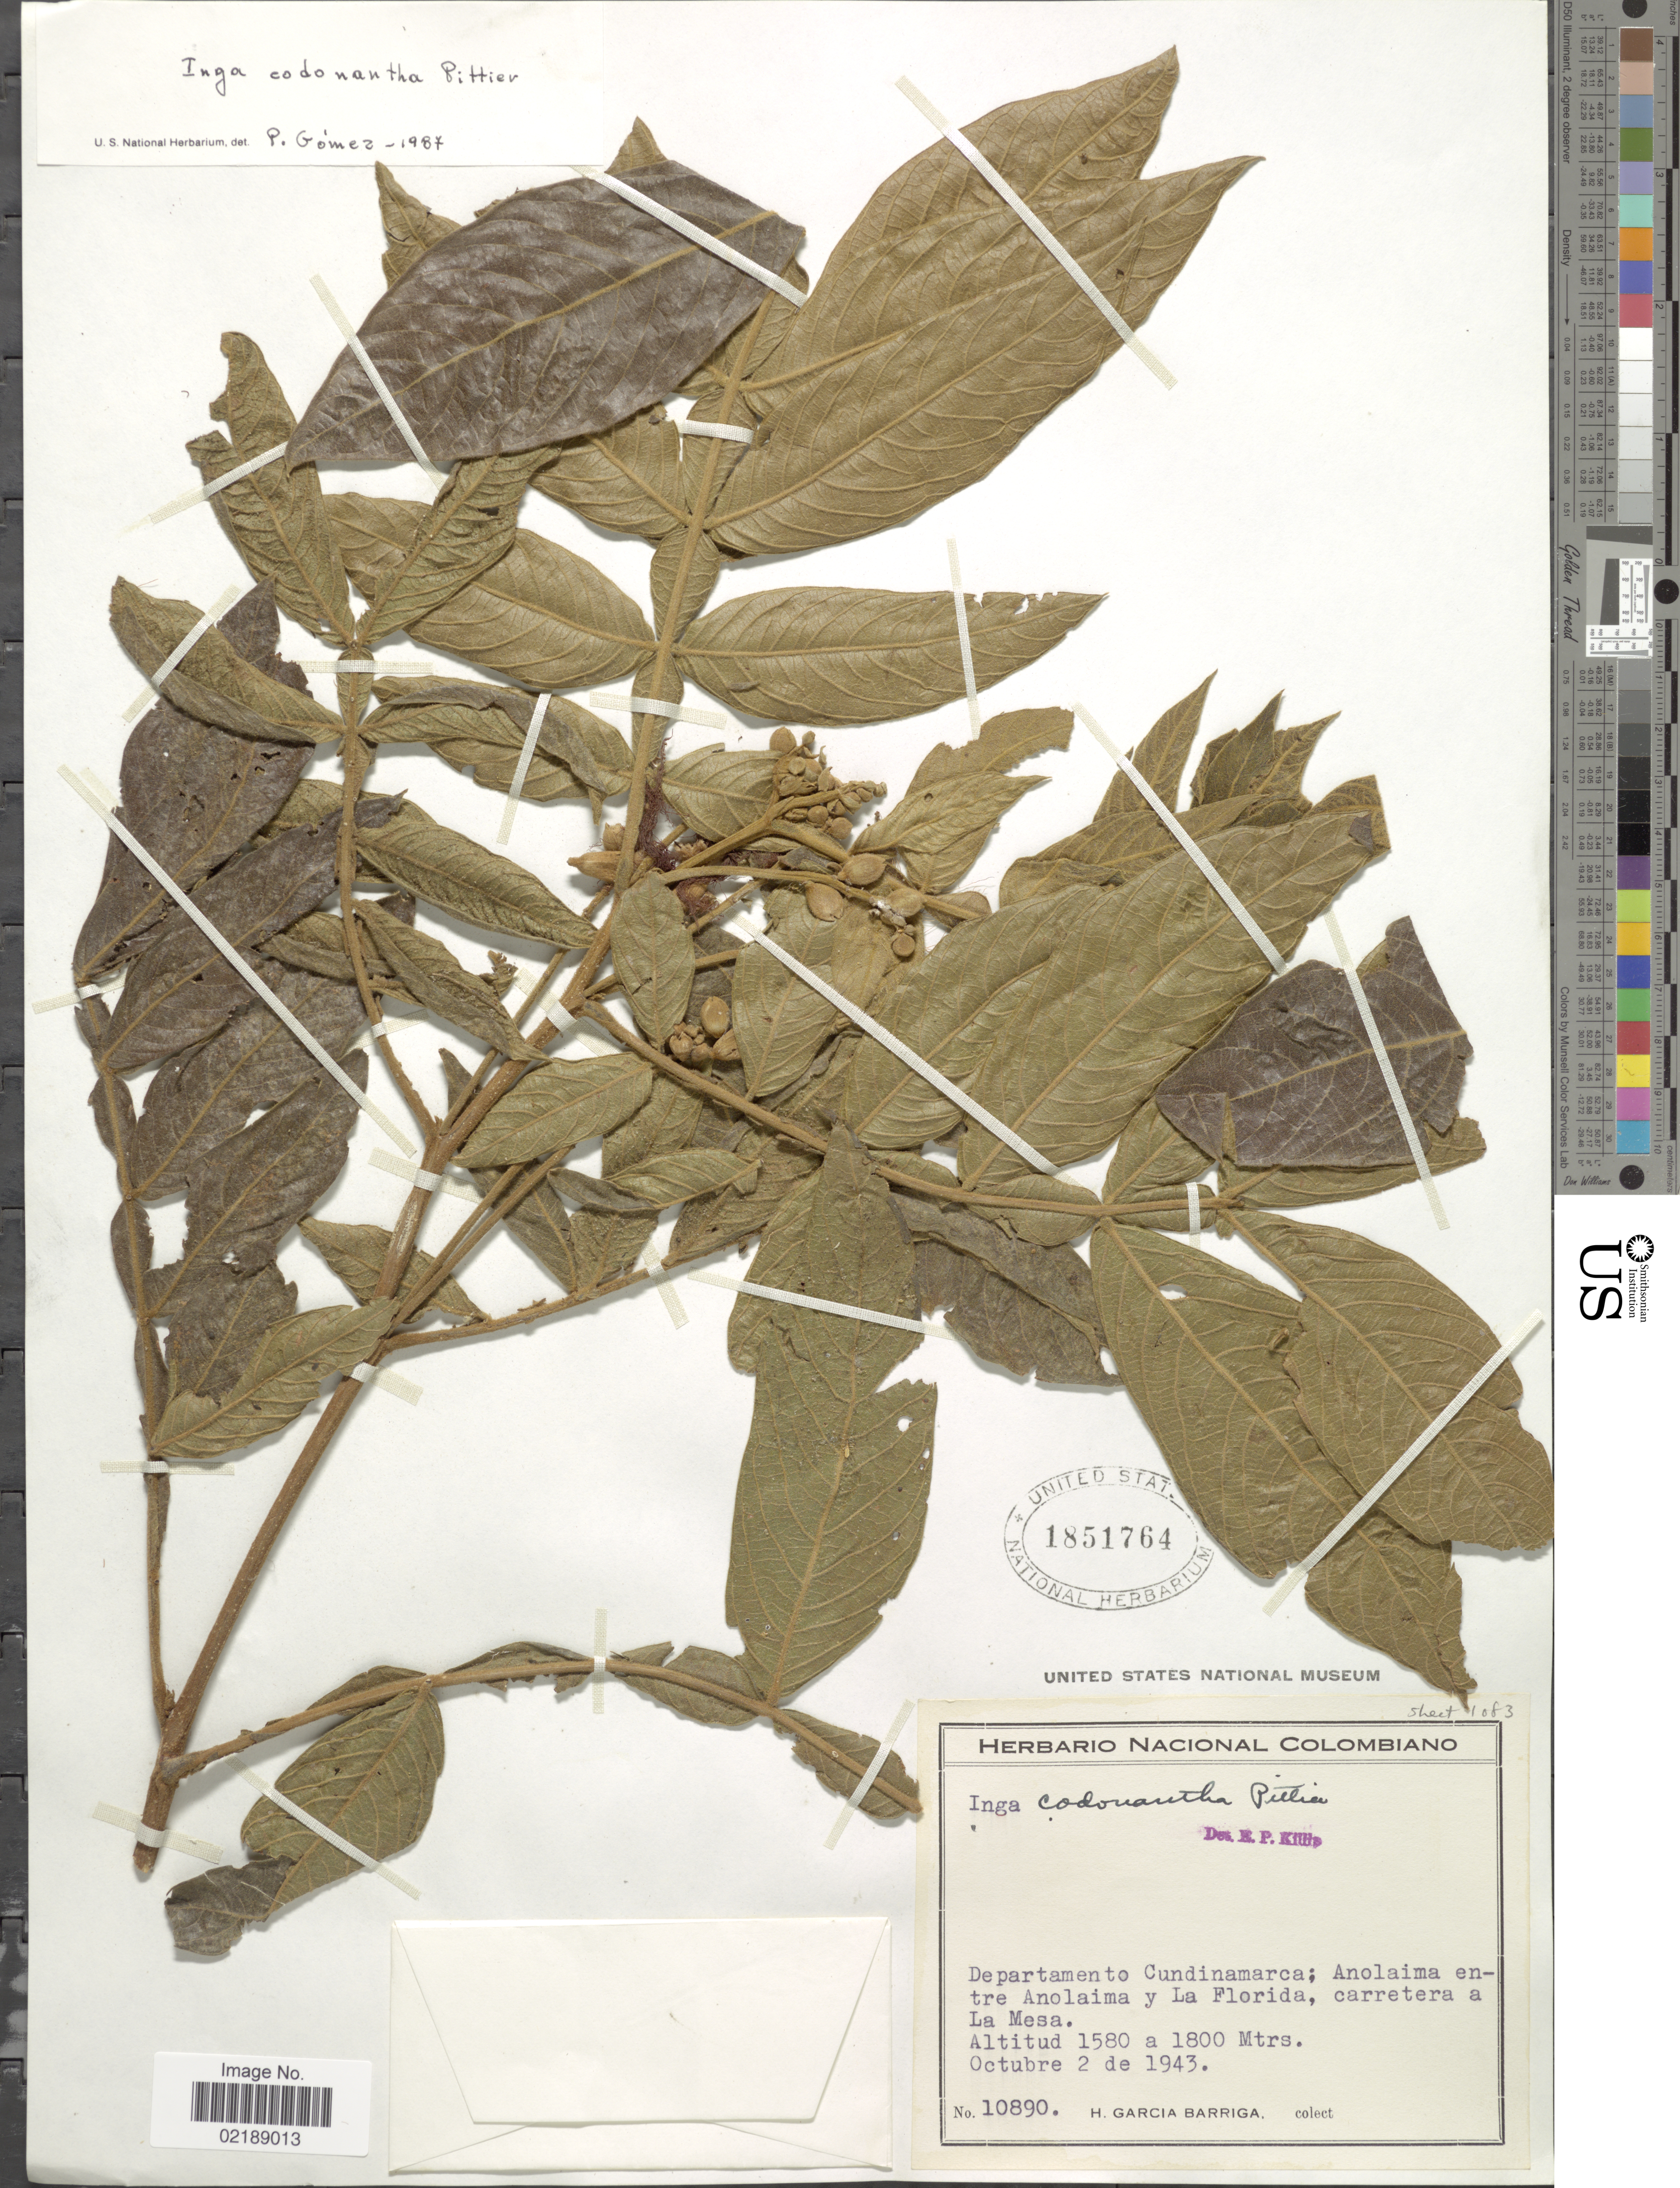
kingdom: Plantae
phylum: Tracheophyta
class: Magnoliopsida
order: Fabales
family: Fabaceae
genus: Inga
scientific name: Inga ornata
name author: Kunth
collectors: H. García Barriga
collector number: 10890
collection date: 1943-10-02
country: Colombia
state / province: Cundinamarca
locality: Anolaima en tre Anolaima y La Florida, carretera a La Mesa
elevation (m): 1580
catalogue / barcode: US 1851764